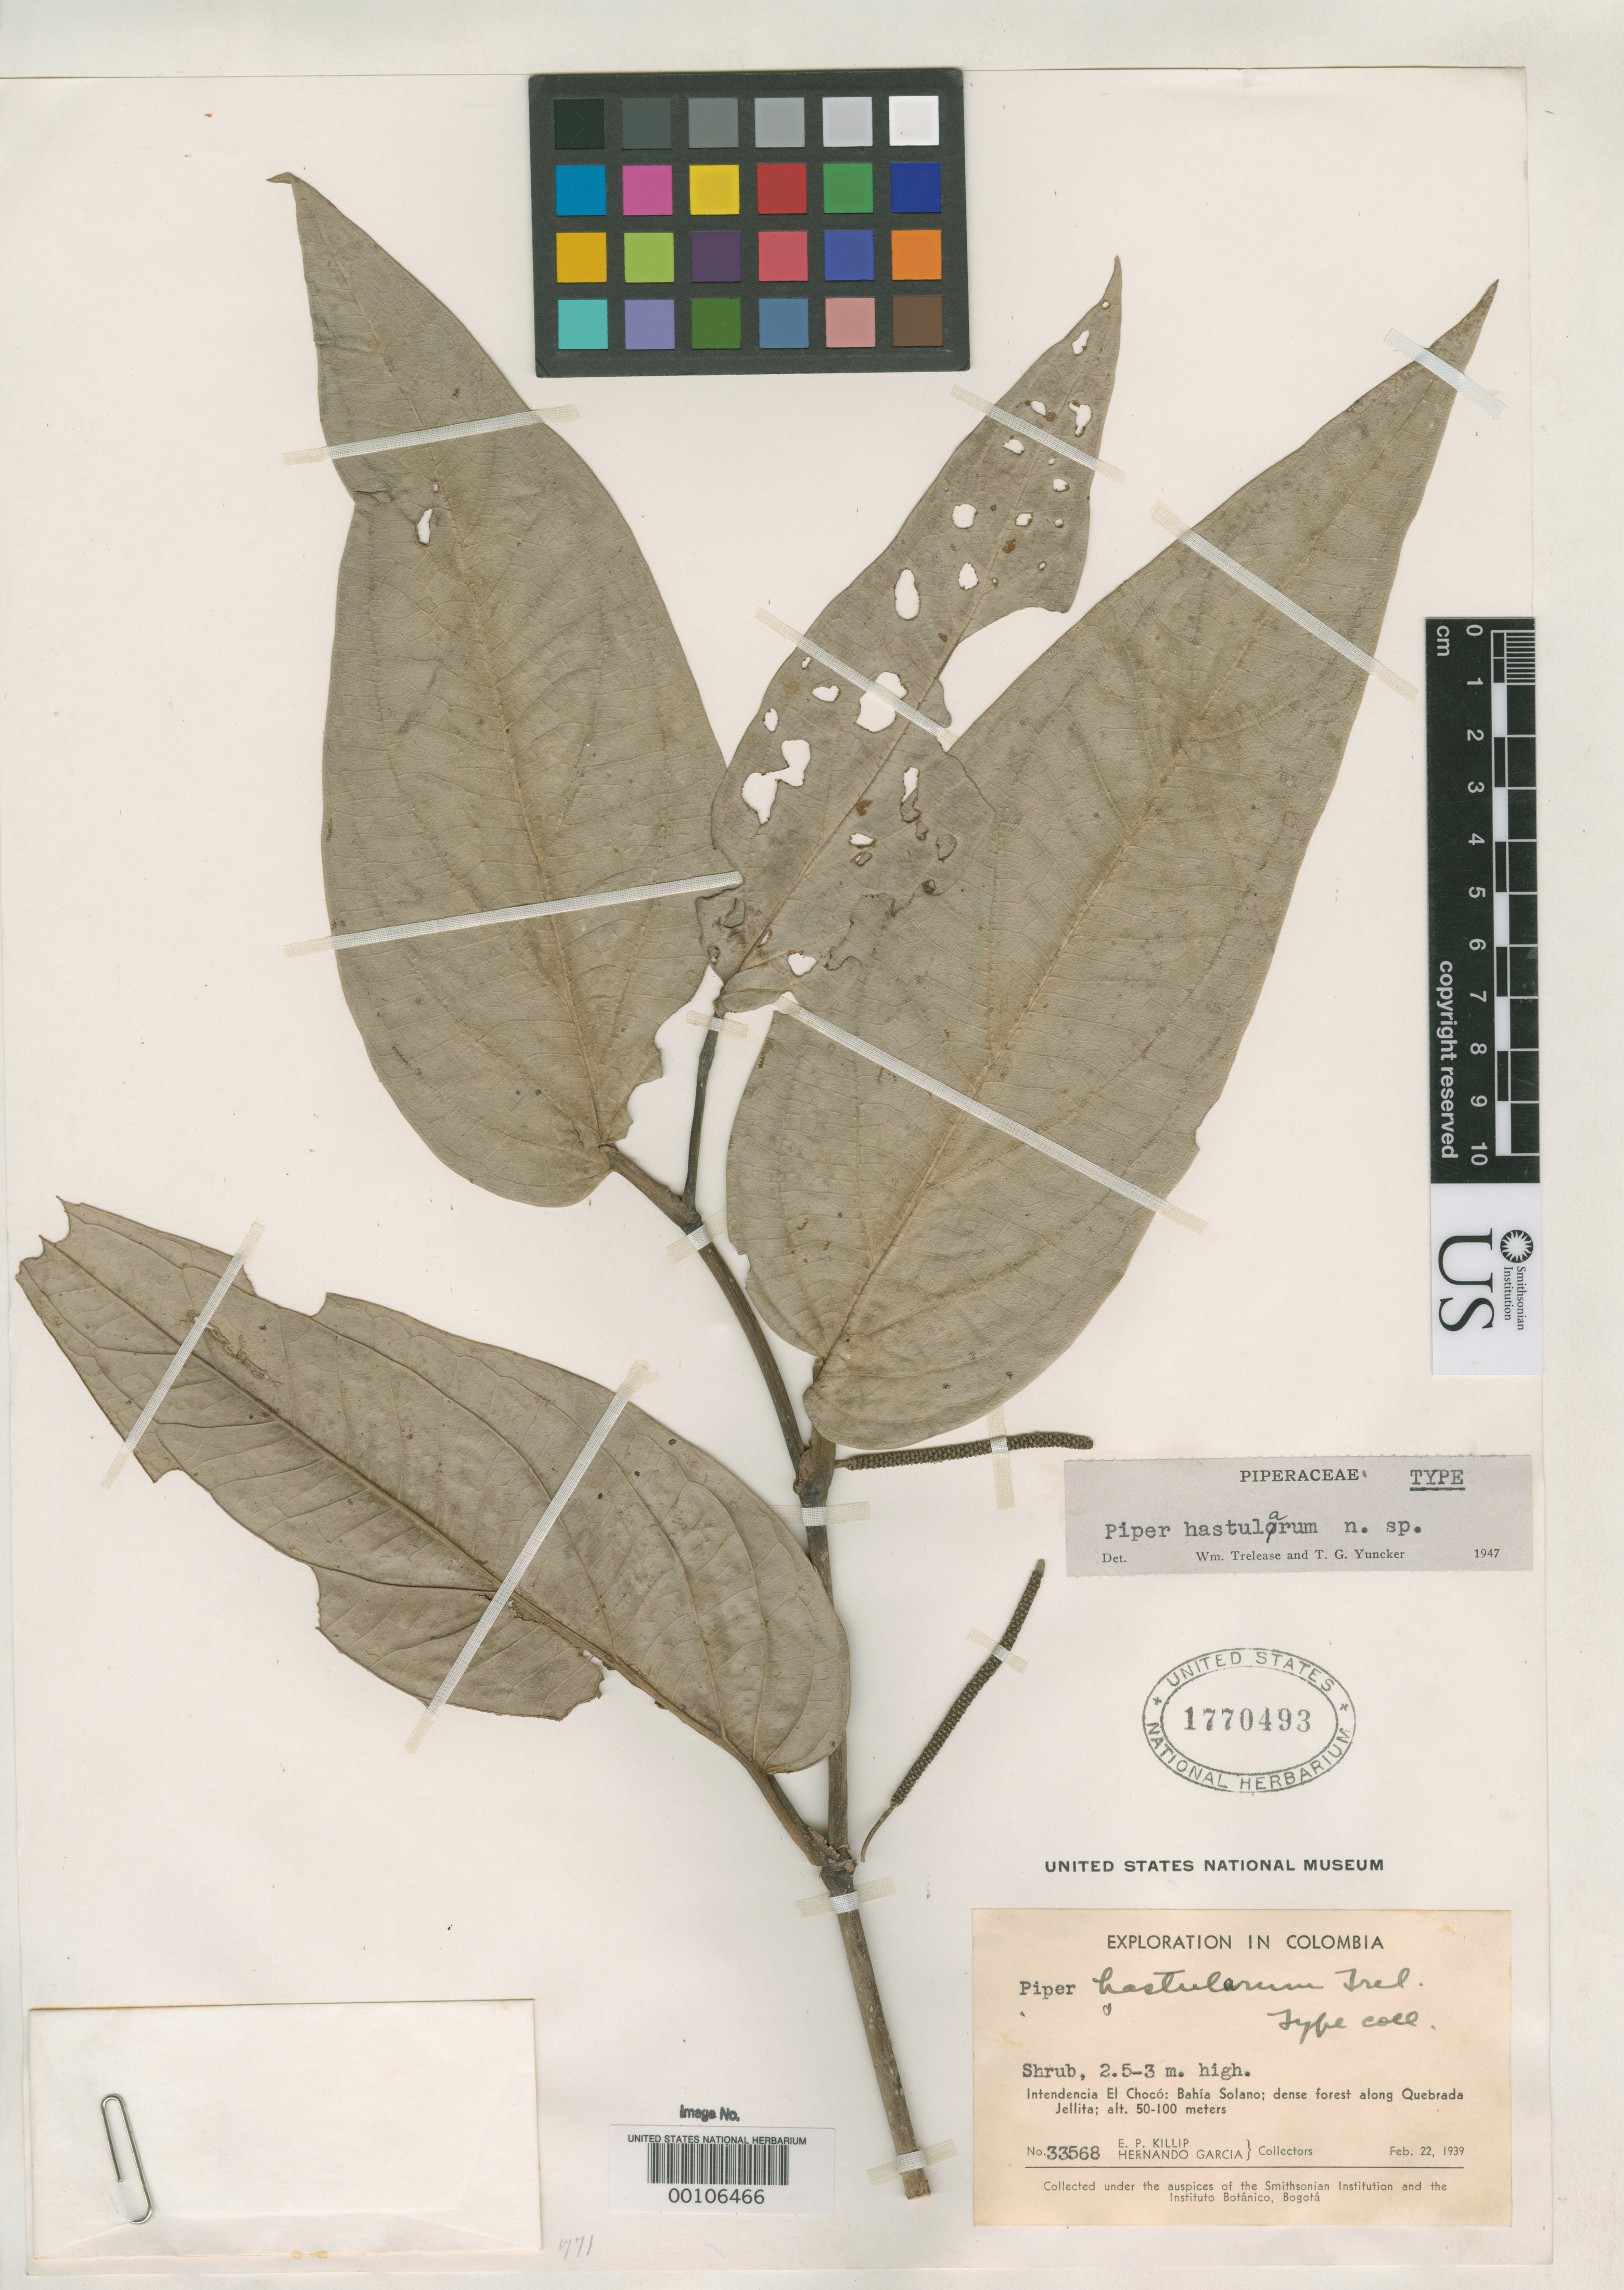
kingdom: Plantae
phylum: Tracheophyta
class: Magnoliopsida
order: Piperales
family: Piperaceae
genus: Piper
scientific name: Piper hastularum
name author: Yunck.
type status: Holotype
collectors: E. P. Killip & H. García Barriga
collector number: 33568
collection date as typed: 22 Feb 1939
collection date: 1939-02-22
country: Colombia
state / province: Chocó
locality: Bahia Solano, along Quebrada JelLita.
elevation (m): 50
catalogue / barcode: US 1770493